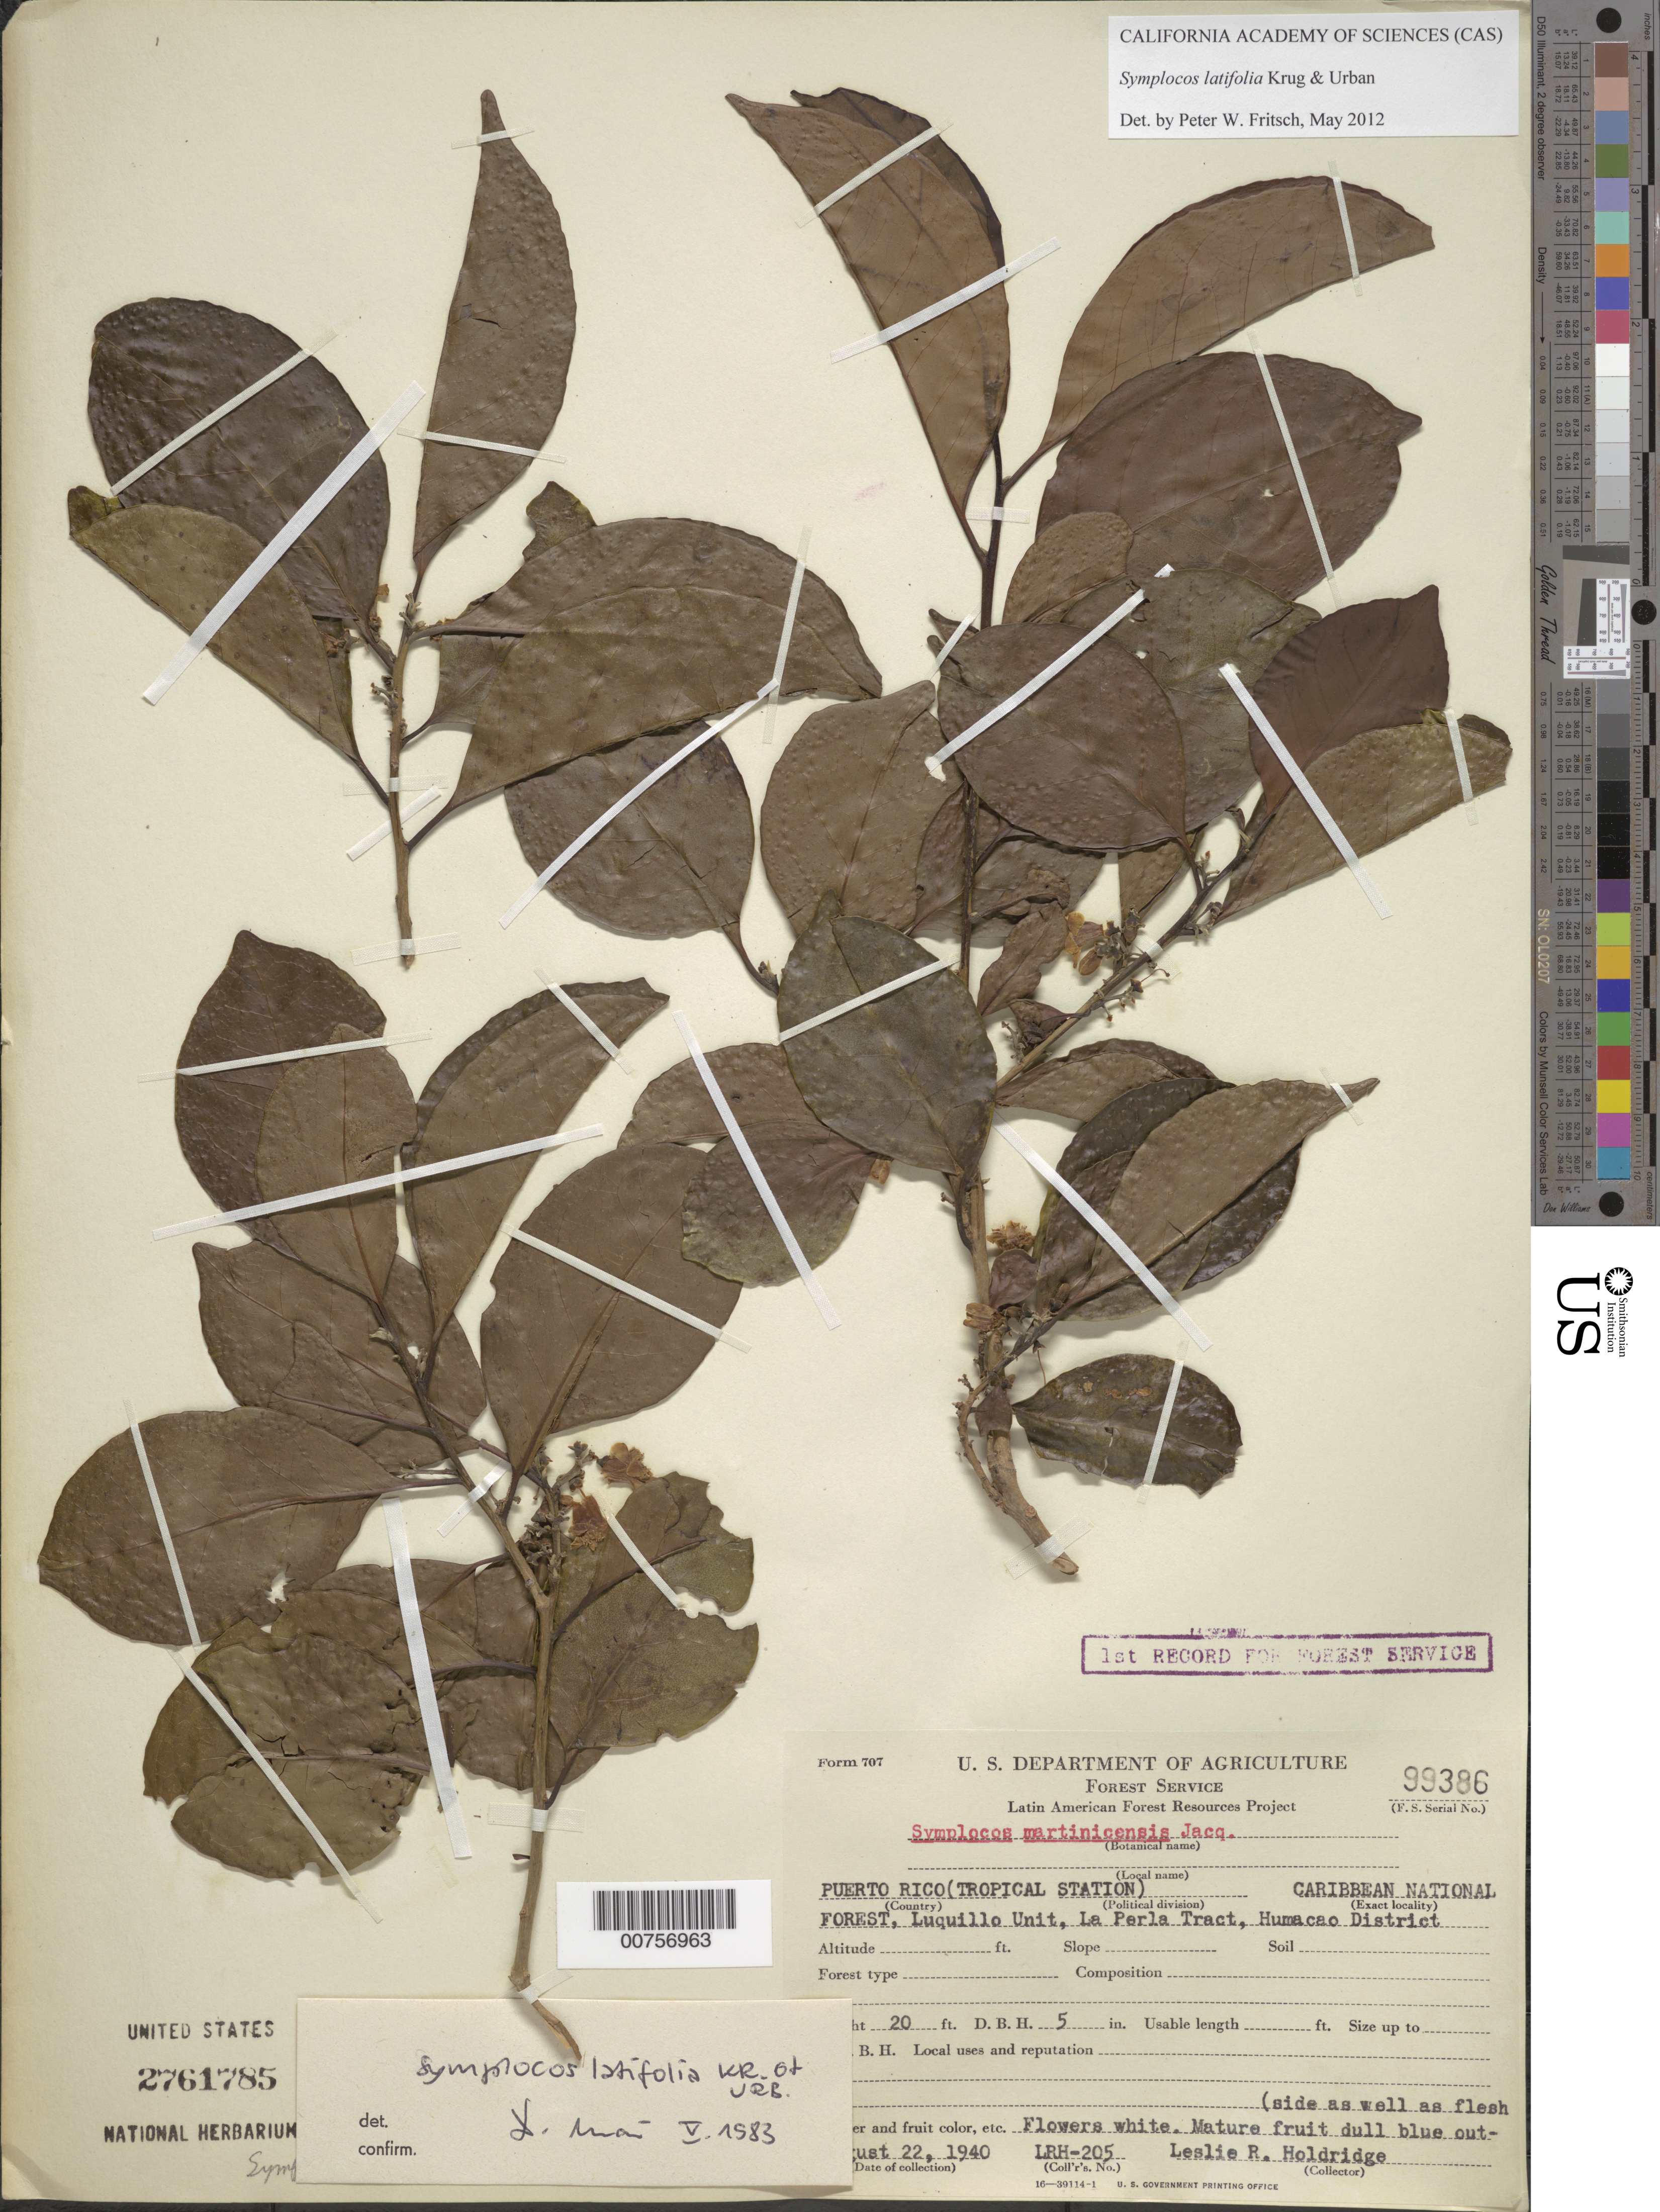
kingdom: Plantae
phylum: Tracheophyta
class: Magnoliopsida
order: Ericales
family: Symplocaceae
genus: Symplocos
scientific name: Symplocos latifolia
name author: Krug & Urb.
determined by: Fritsch, Peter W.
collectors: L. Holdridge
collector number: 205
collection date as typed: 22 Aug 1940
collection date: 1940-08-22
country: Puerto Rico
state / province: Humacao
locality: Caribbean National Forest. Luquillo Unit, La Perla Tract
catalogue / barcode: US 2761785